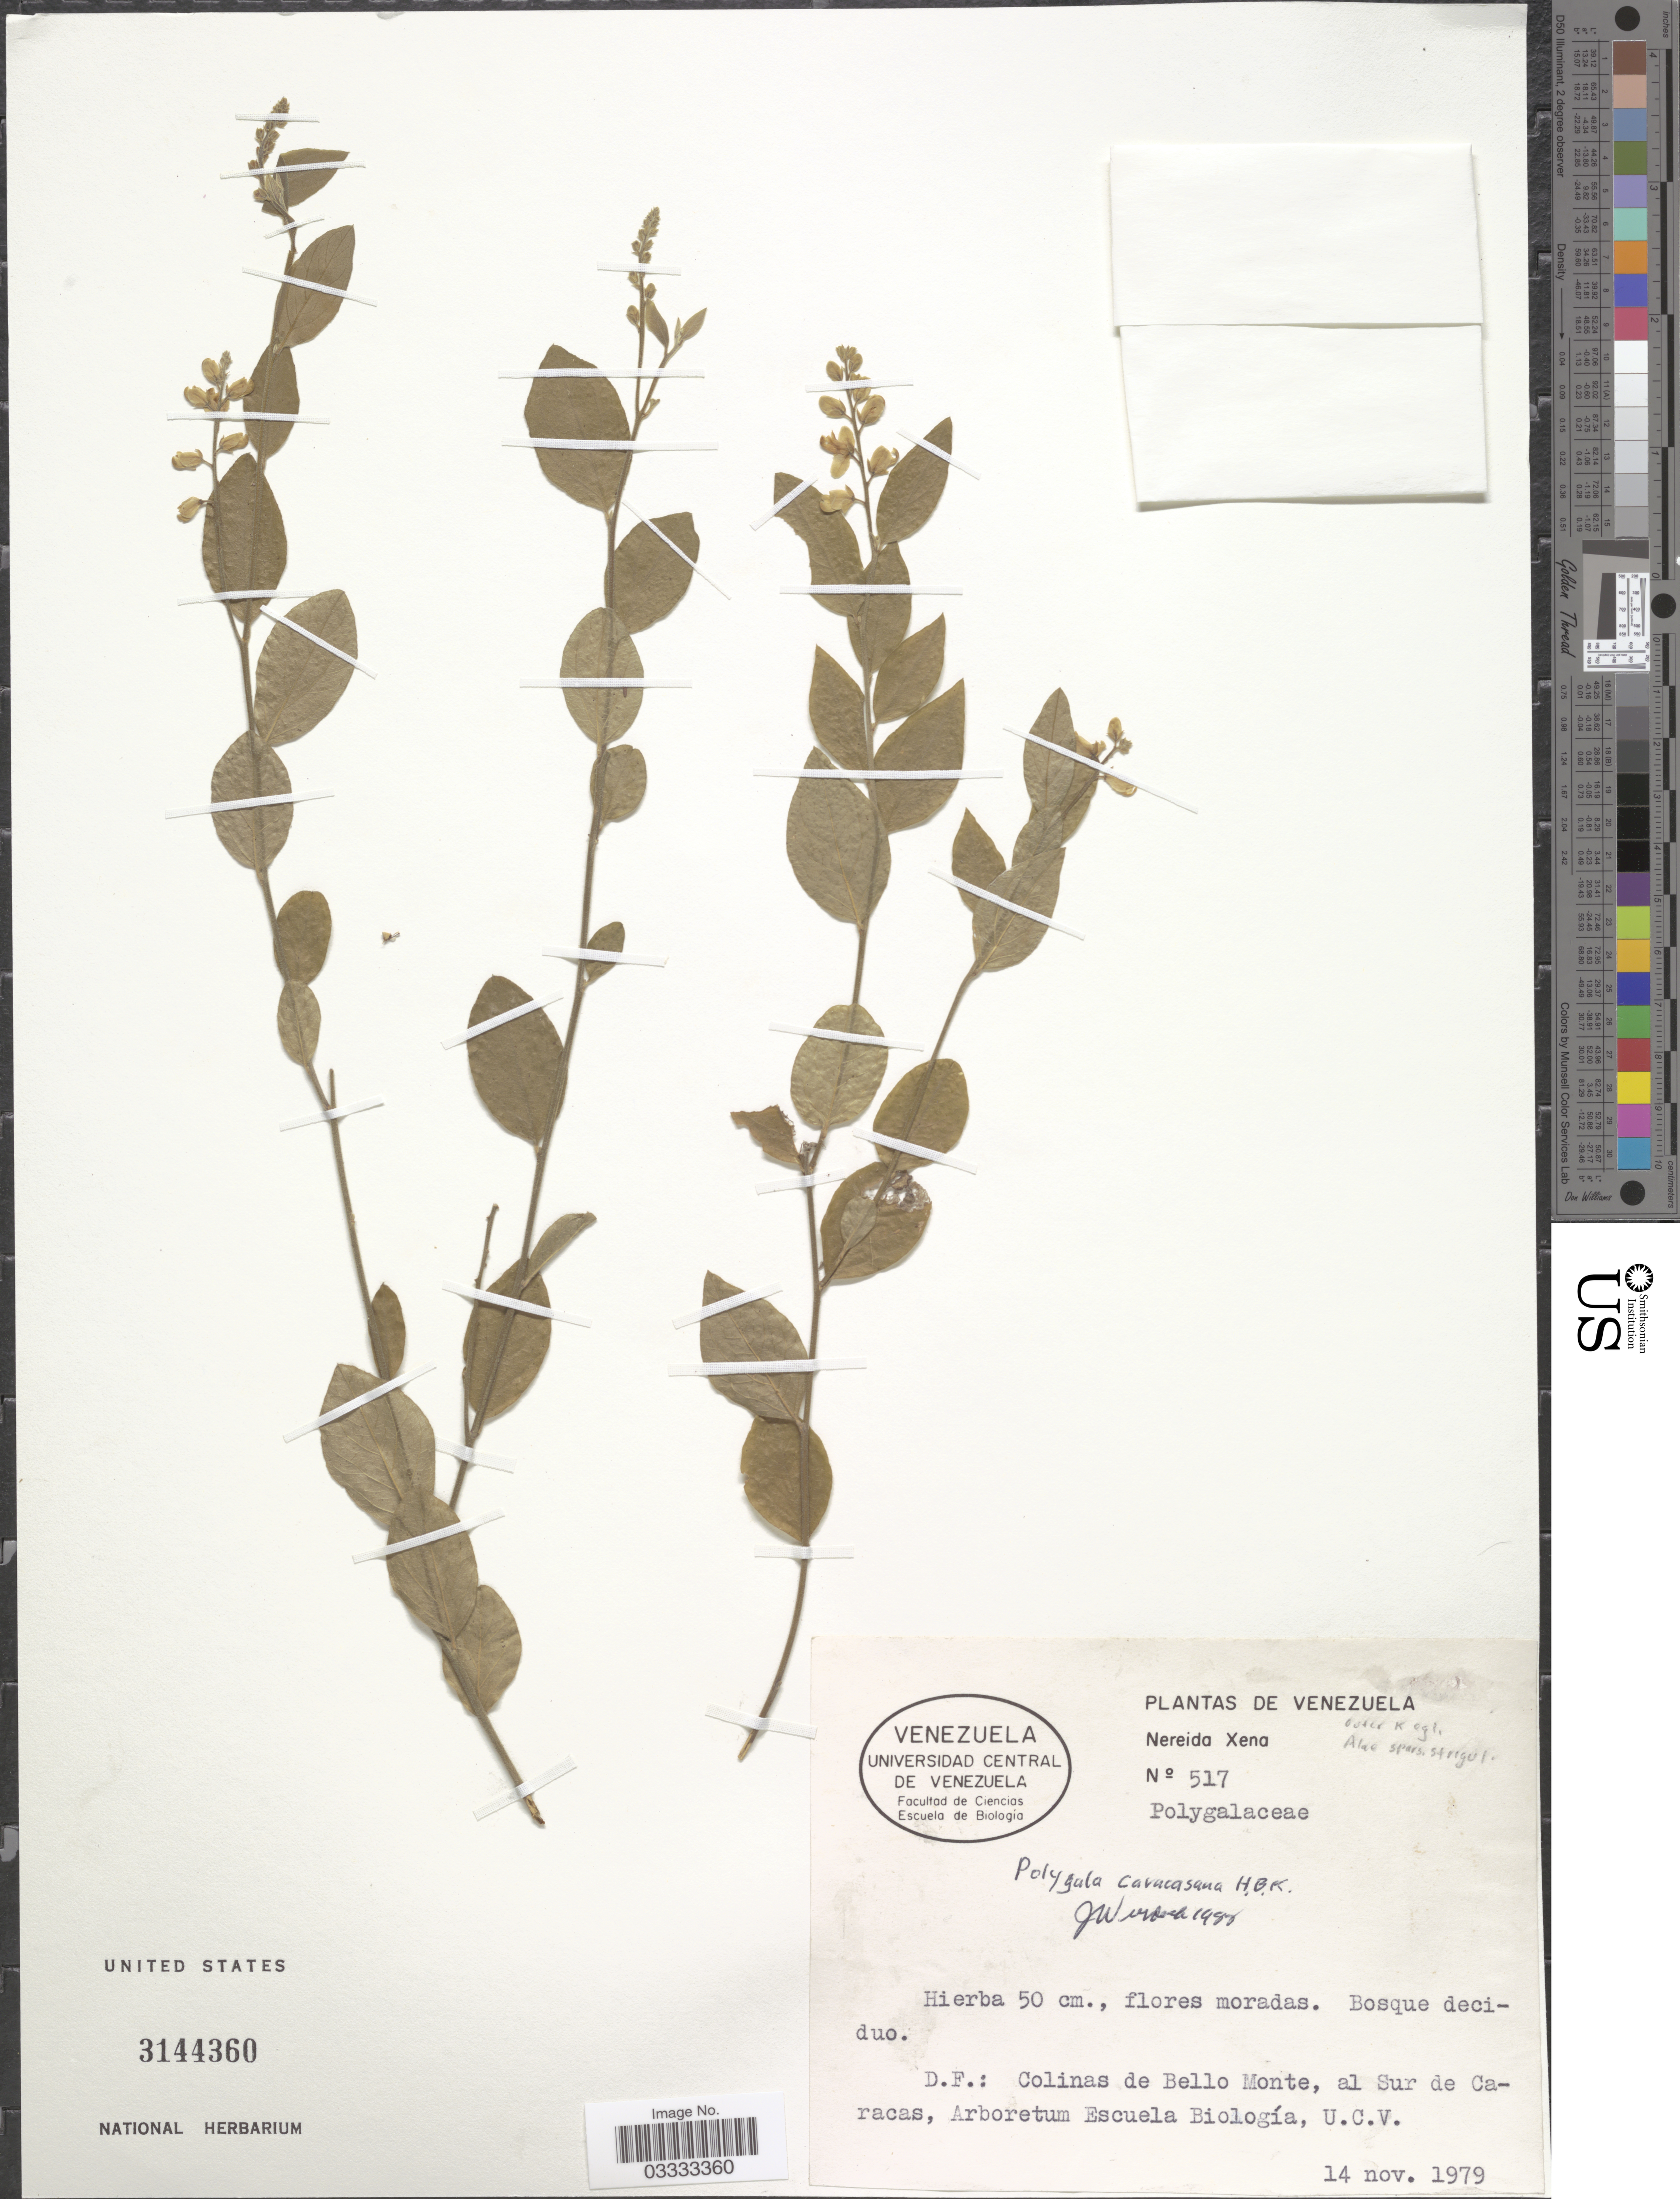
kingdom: Plantae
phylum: Tracheophyta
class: Magnoliopsida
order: Fabales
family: Polygalaceae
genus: Hebecarpa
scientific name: Hebecarpa caracasana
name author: (Kunth) J.R. Abbott & J.F.B. Pastore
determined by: Strong, Mark T., (BOT), Smithsonian Institution - National Museum of Natural History (UNITED STATES)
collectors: N. Xena de Enrech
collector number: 517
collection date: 1979-11-14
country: Venezuela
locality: D.F.: Colinas de Bello Monte, al Sur de Caracas, Arboretum Escuela Biología, U.C.V.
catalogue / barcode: US 3144360